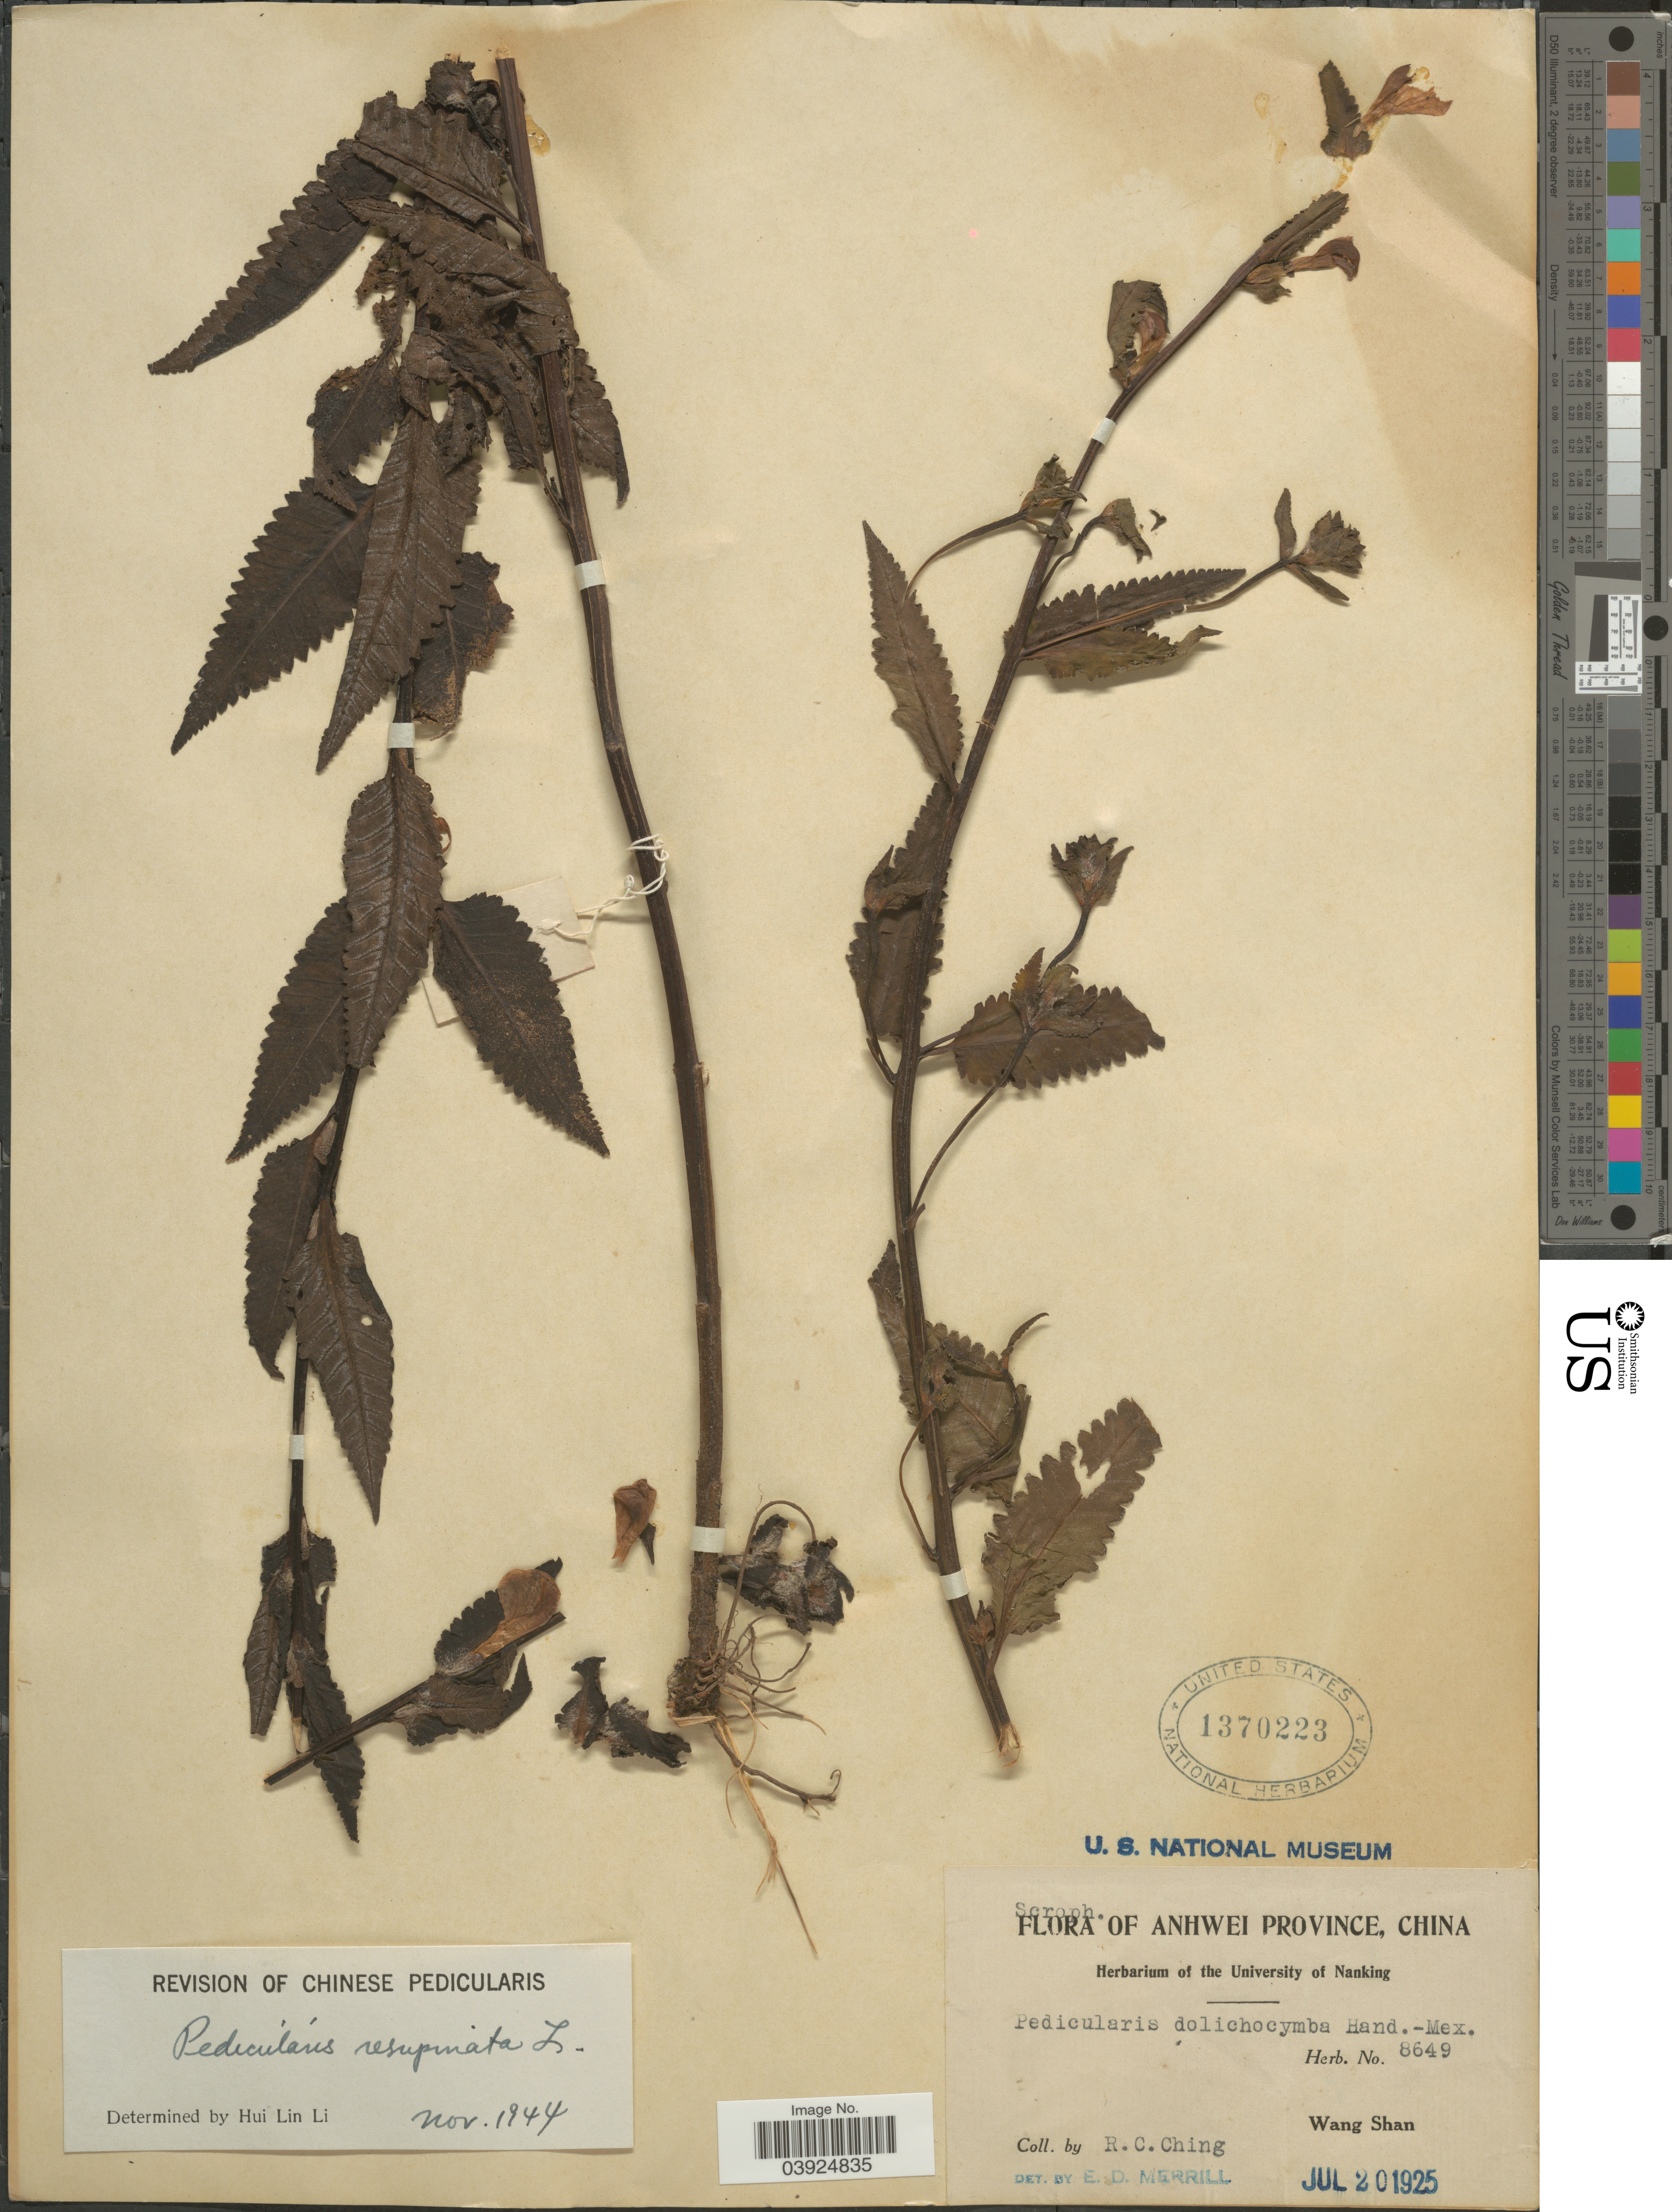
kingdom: Plantae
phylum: Tracheophyta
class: Magnoliopsida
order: Lamiales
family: Orobanchaceae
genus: Pedicularis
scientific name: Pedicularis resupinata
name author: L.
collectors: R. C. Ching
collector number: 8649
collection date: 1925-07-20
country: China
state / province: Anhui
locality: Anhwei Province. Wang Shan.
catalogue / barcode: US 1370223